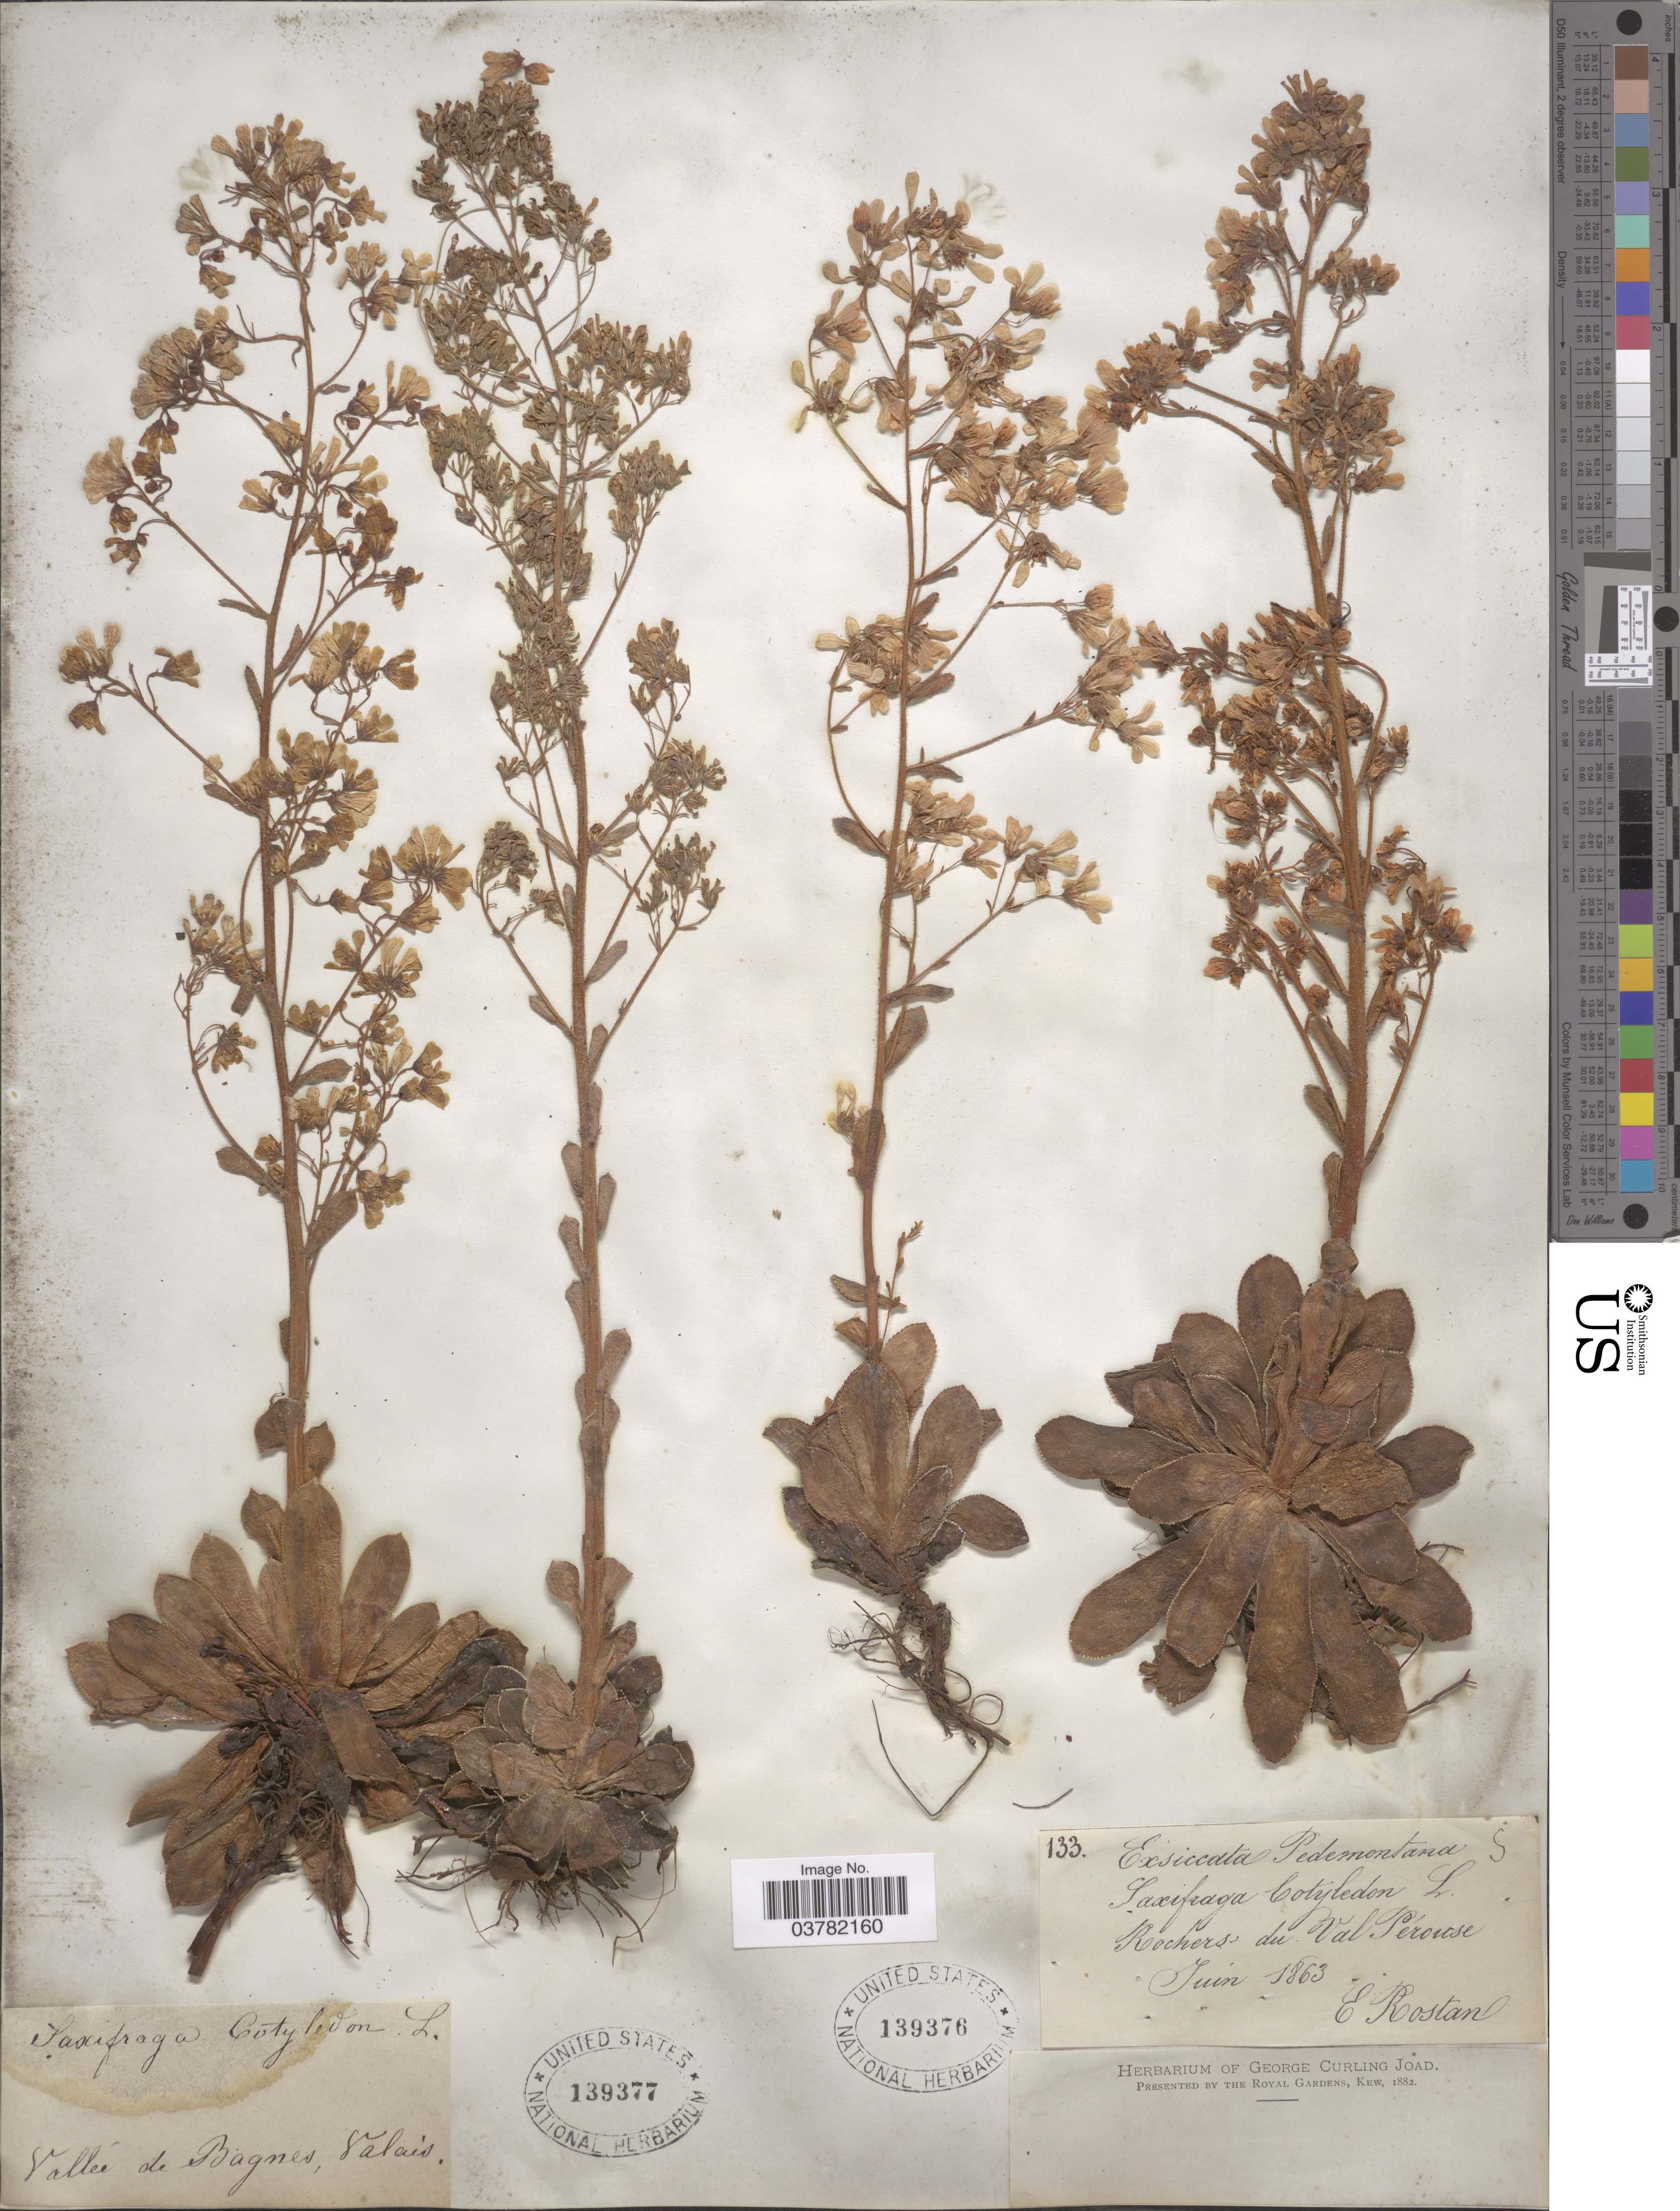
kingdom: Plantae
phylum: Tracheophyta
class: Magnoliopsida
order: Saxifragales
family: Saxifragaceae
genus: Saxifraga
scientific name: Saxifraga cotyledon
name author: L.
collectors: E. Rostan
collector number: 133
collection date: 1863-06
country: Italy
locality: Rochers du Val Pérouse.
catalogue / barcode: US 139376-2